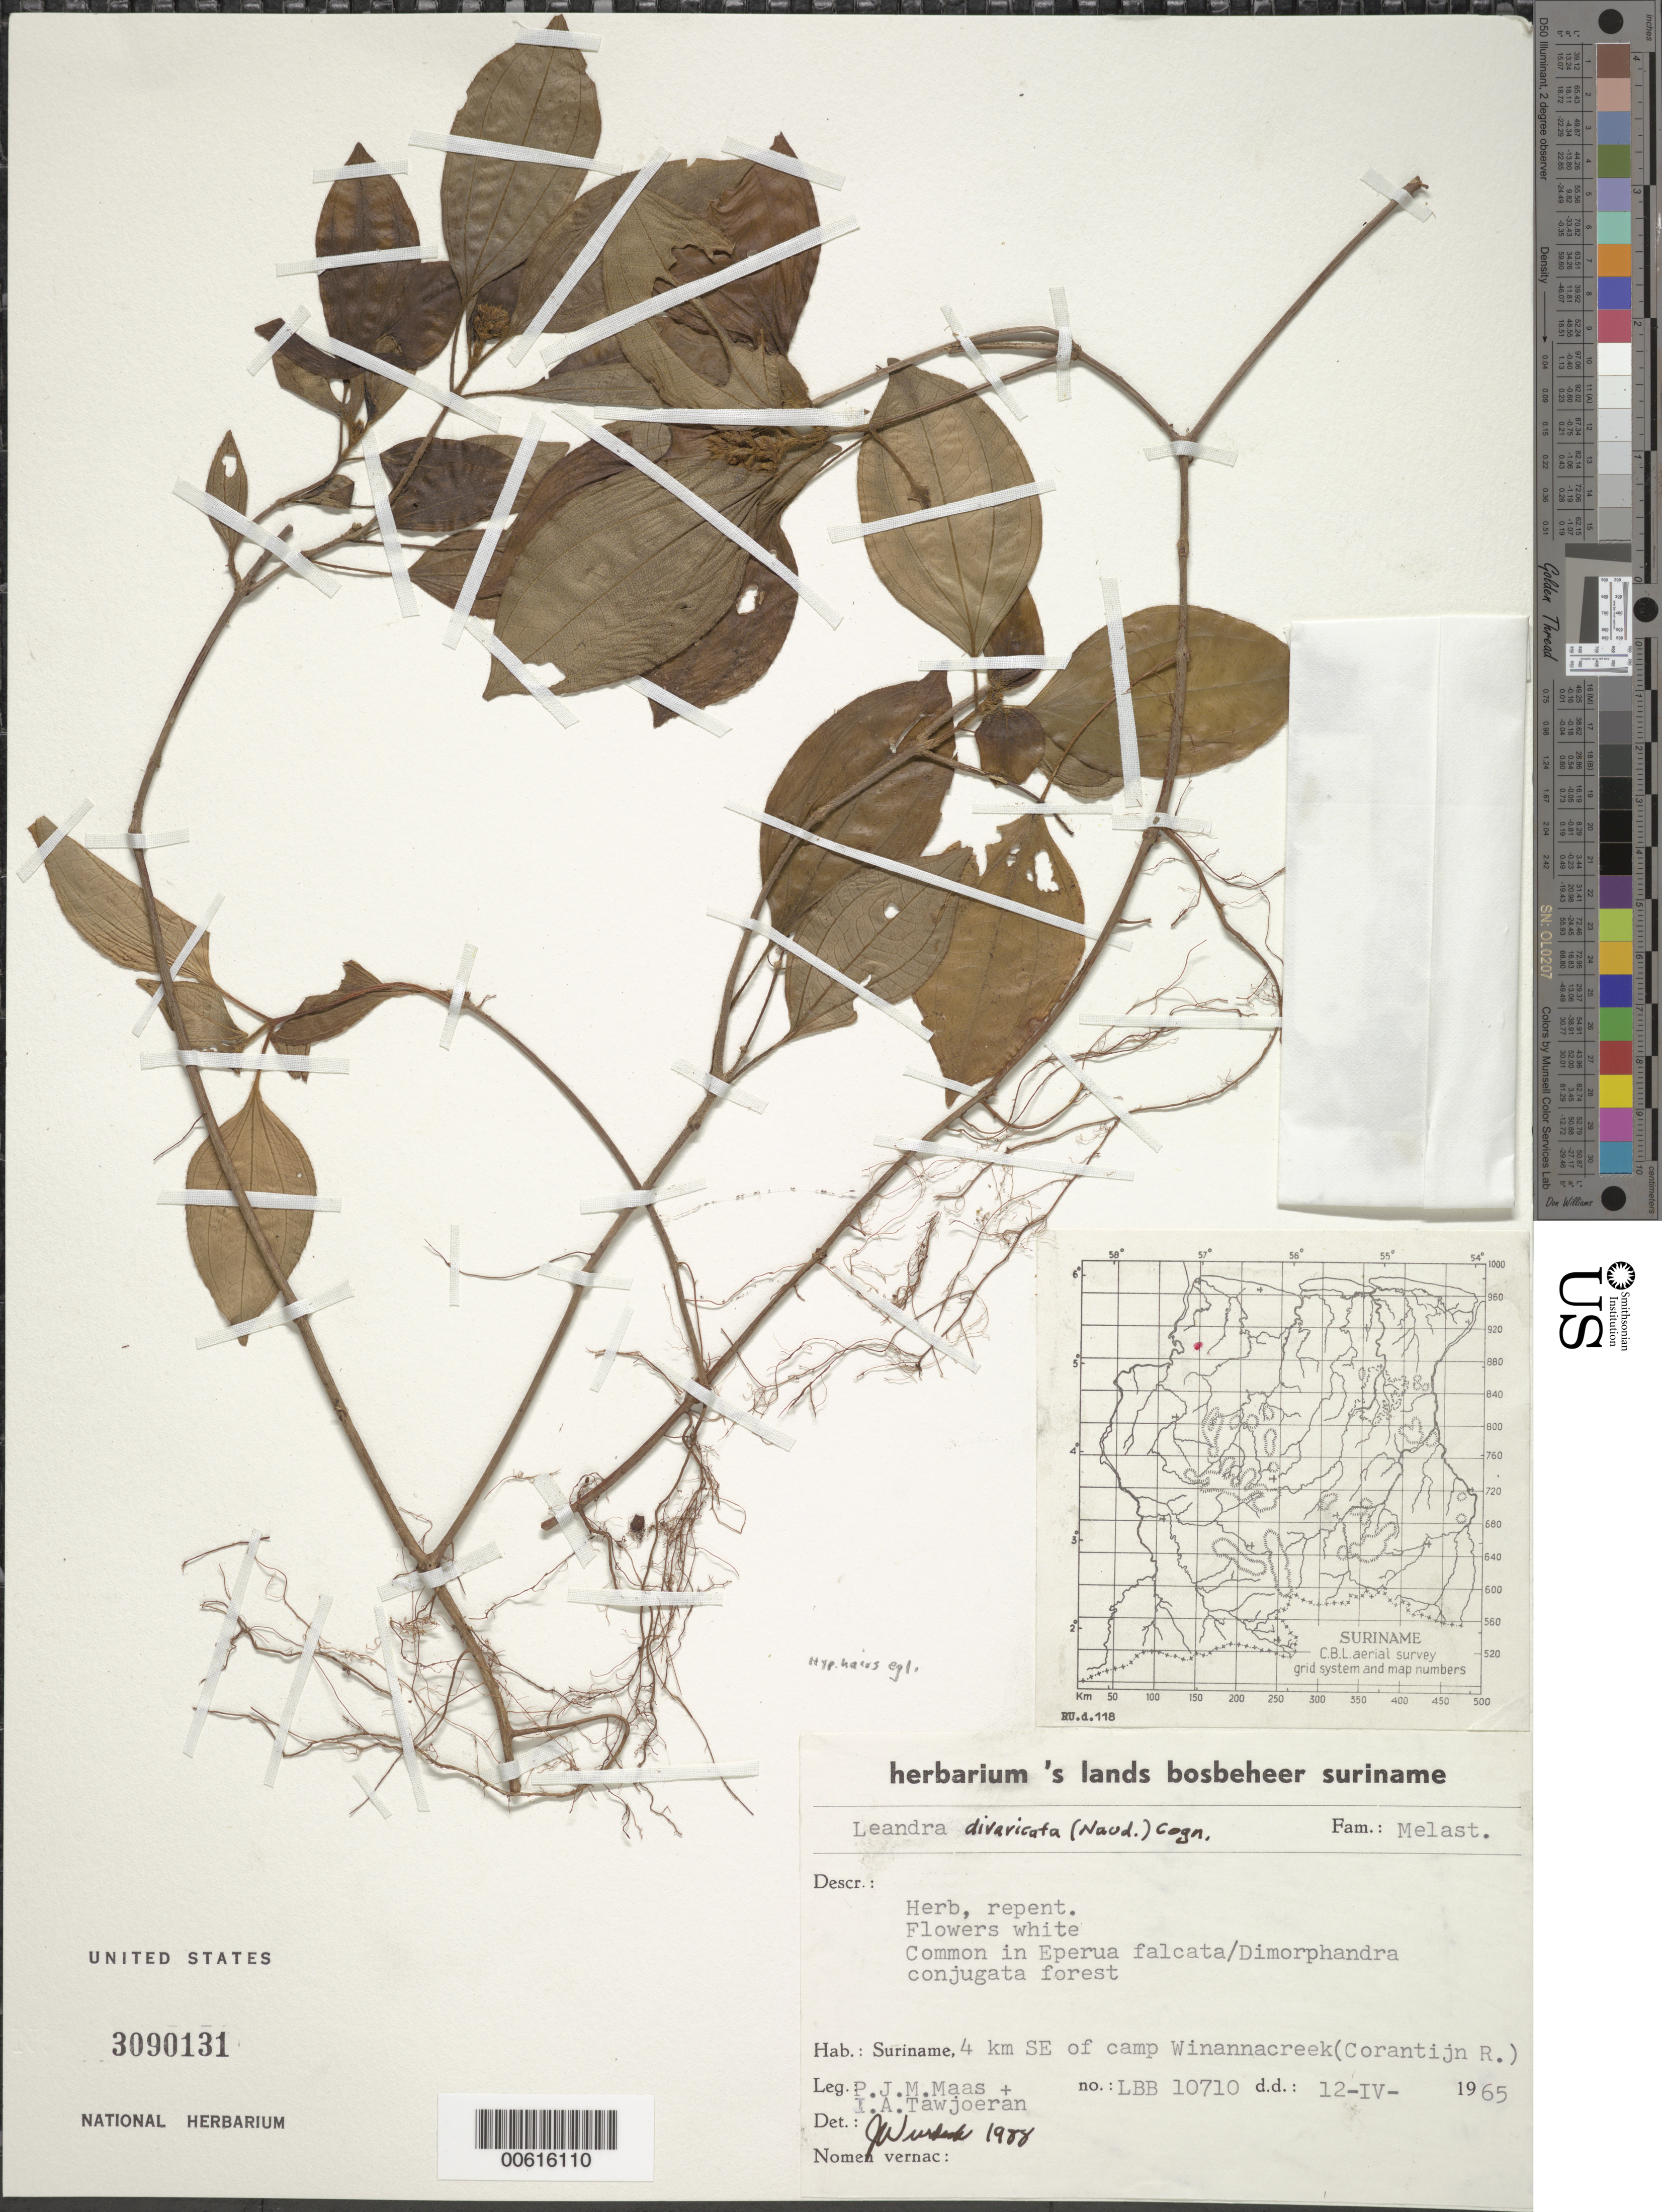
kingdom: Plantae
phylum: Tracheophyta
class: Magnoliopsida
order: Myrtales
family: Melastomataceae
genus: Leandra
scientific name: Leandra divaricata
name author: (Naudin) Cogn.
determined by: Wurdack, John J., (US), US (UNITED STATES)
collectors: P. Maas & J. Tawjoeran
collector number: LBB 10710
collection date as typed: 12-Apr-65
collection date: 1965-04-12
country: Suriname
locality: Winannakreek, Corantyne trib., 4 km SE of base camp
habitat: Eperua falcata/ Dimorphandra conjugata forest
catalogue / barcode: US 3090131